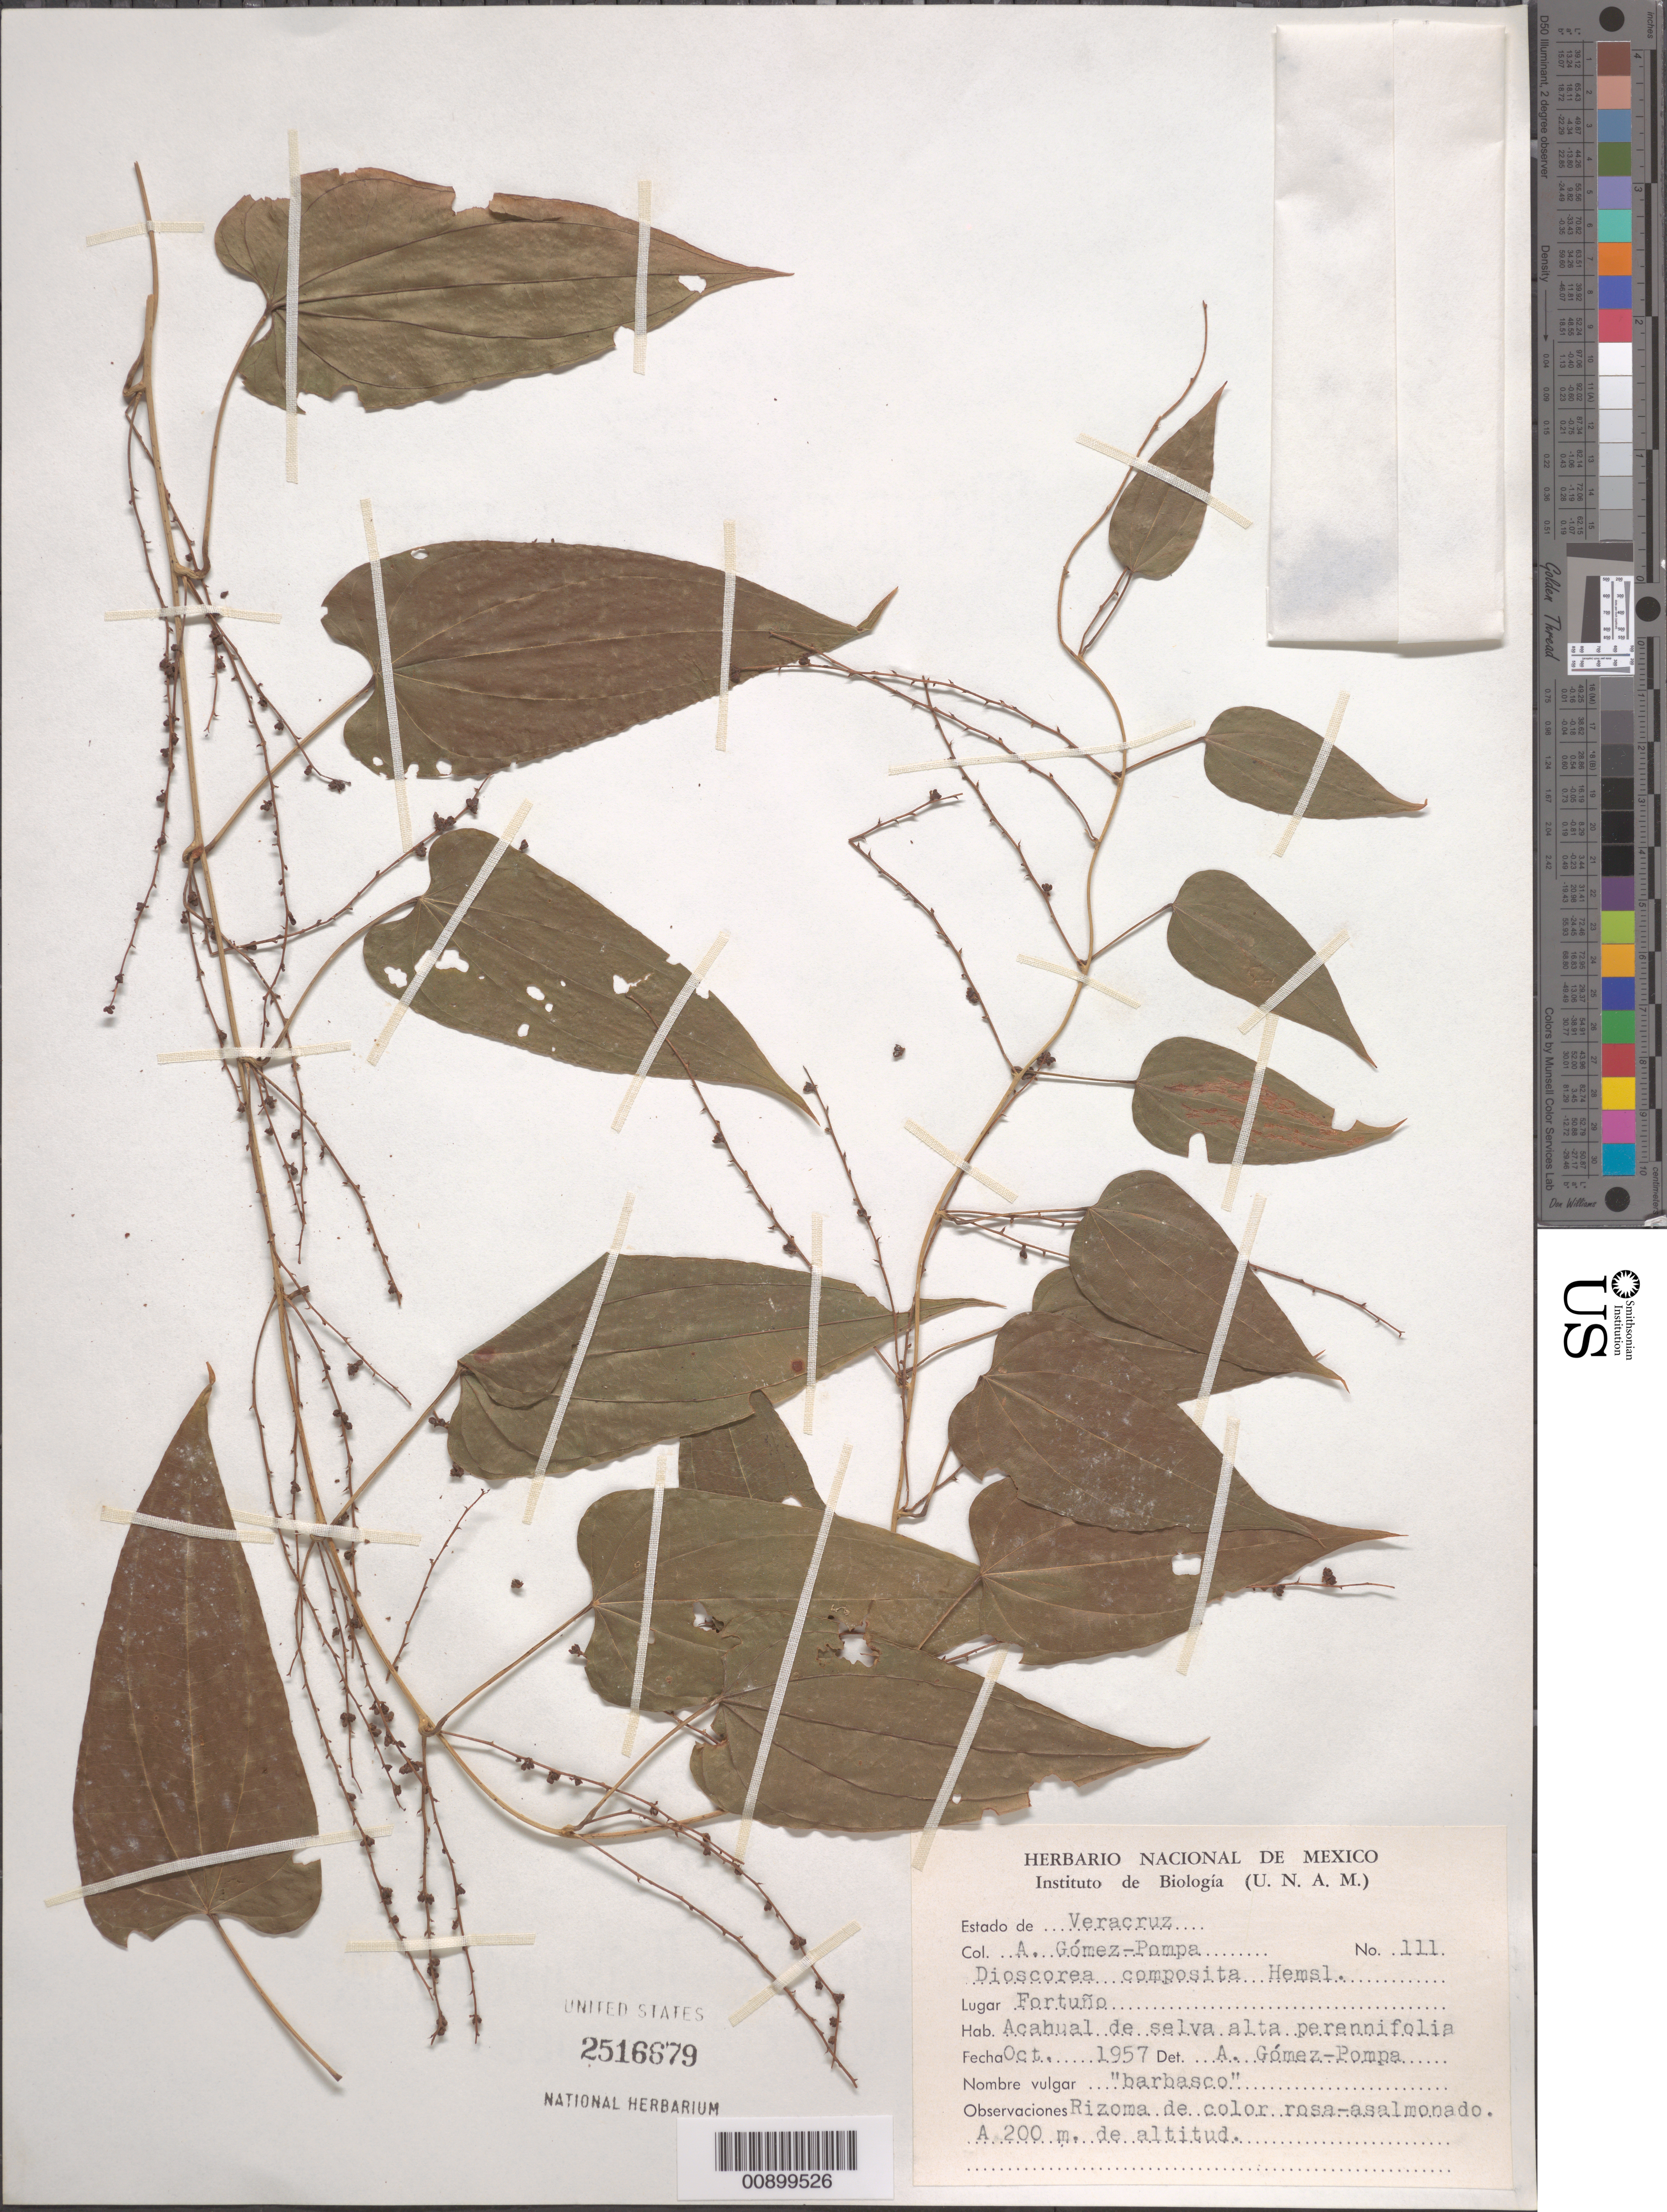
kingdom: Plantae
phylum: Tracheophyta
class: Liliopsida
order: Dioscoreales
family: Dioscoreaceae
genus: Dioscorea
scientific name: Dioscorea composita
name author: Hemsl.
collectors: A. Gómez Pompa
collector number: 111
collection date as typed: Oct 1957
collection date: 1957-10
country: Mexico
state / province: Veracruz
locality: Fortuño, Estado de Veracruz.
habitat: Acahual de selva alta perennifolia.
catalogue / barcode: US 2516679